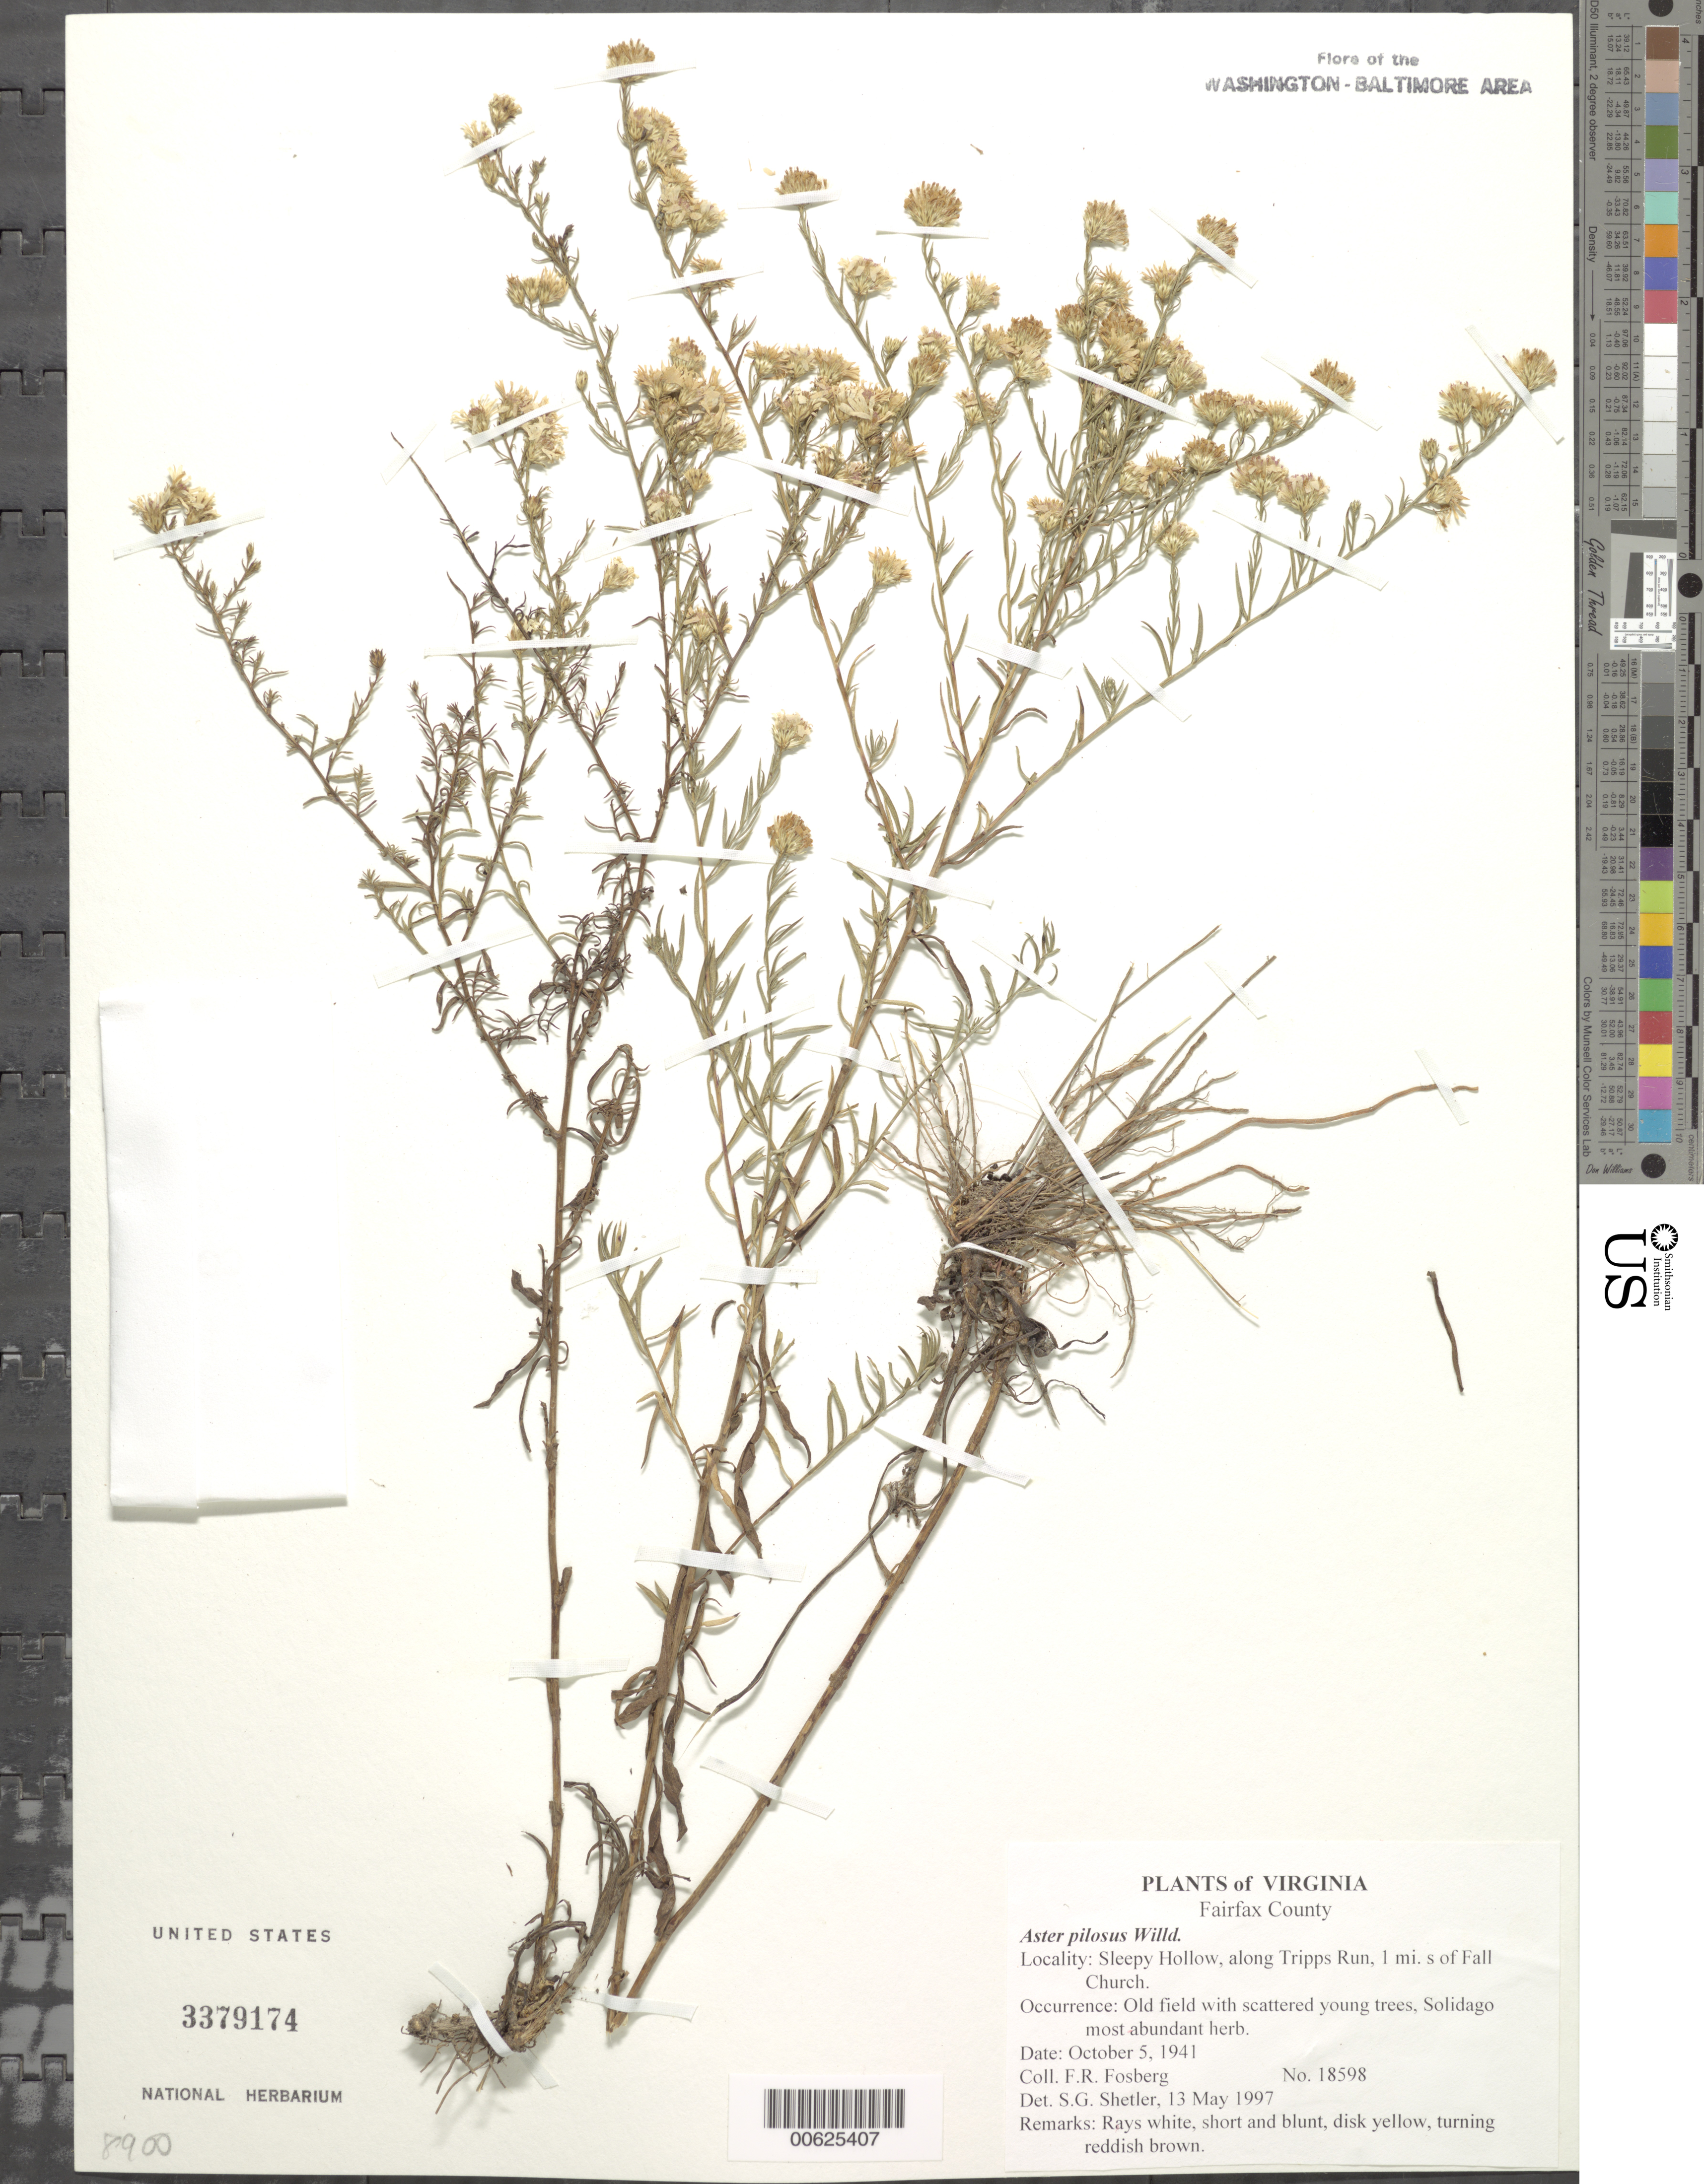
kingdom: Plantae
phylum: Tracheophyta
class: Magnoliopsida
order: Asterales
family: Asteraceae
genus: Symphyotrichum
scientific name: Symphyotrichum pilosum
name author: (Willd.) G.L. Nesom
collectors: F. R. Fosberg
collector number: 18598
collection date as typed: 05 Oct 1941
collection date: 1941-10-05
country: United States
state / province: Virginia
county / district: Fairfax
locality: Sleepy Hollow, along Tripps Run, 1 mi. S of Falls Church.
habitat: Old field with scattered young trees, Solidago most abundant herb.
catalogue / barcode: US 3379174